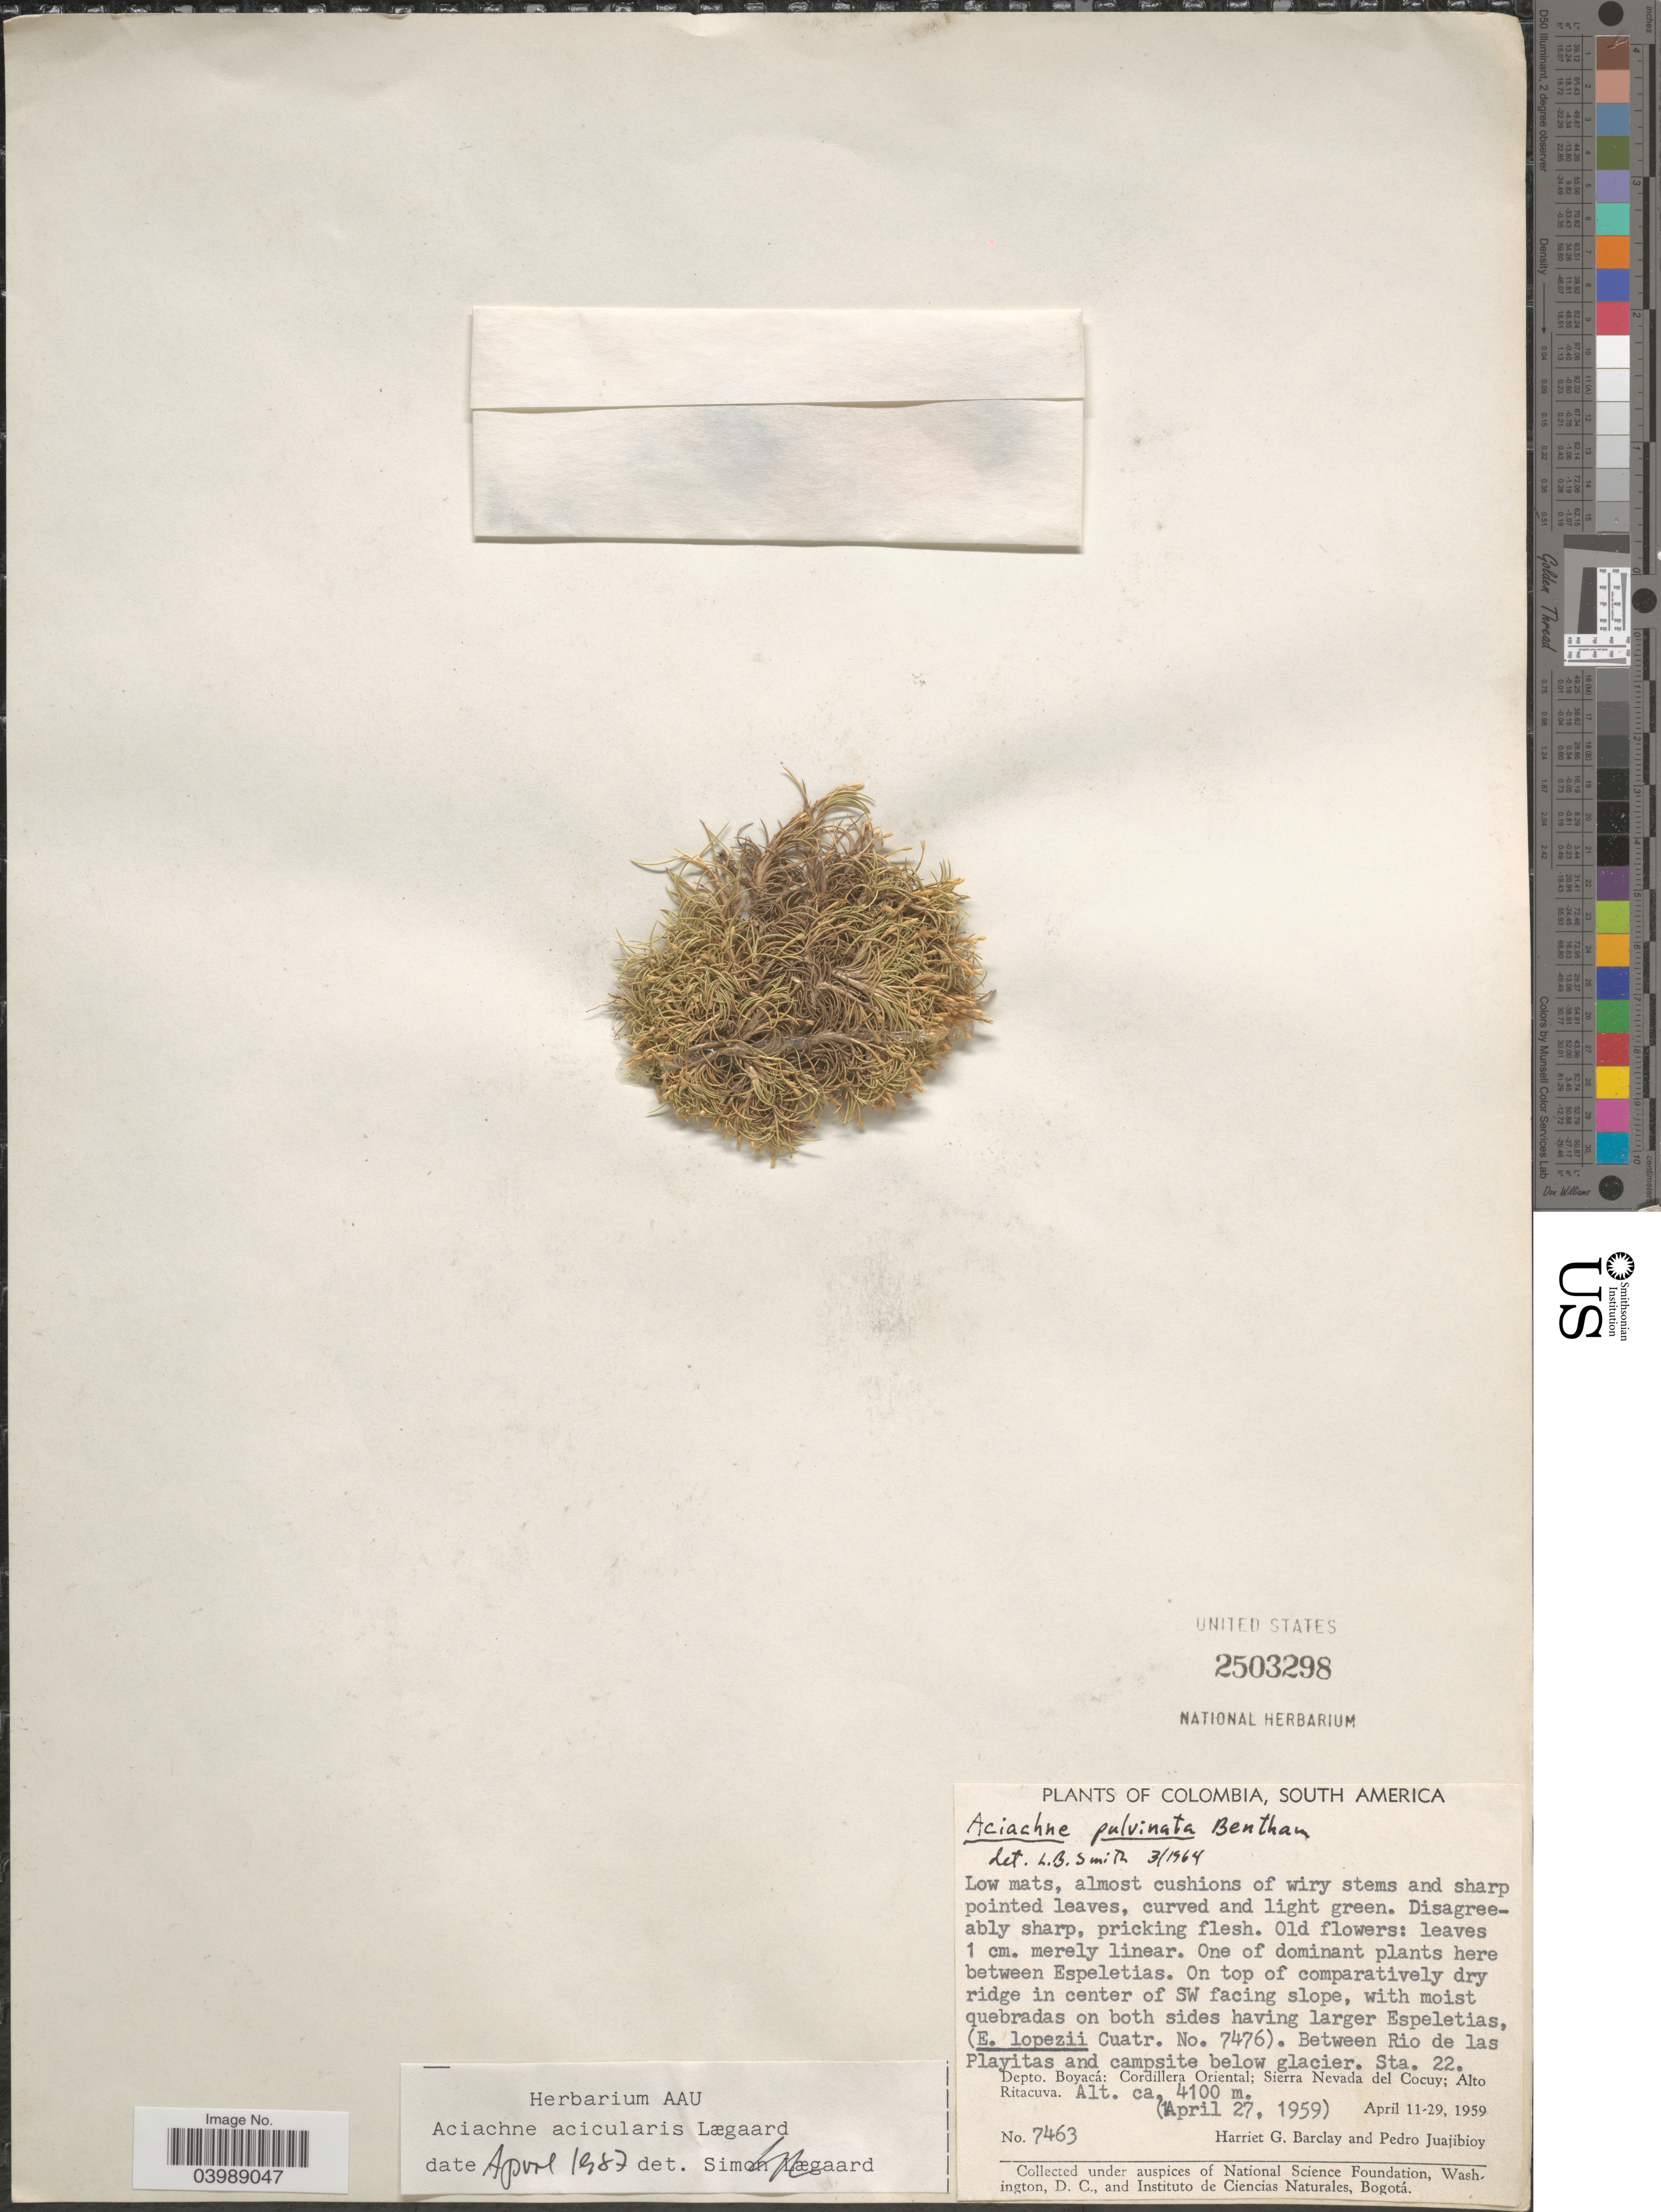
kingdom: Plantae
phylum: Tracheophyta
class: Liliopsida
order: Poales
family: Poaceae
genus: Aciachne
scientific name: Aciachne acicularis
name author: Lægaard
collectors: H. G. Barclay & P. Juajibioy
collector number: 7463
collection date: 1959-04-27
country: Colombia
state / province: Boyacá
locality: On top of comparatively dry ridge in center of SW facing slope. Between Rio de las Playitas and campsite below glacier. Sta. 22. Depto. Boyacá: Cordillera Oriental; Sierra Nevada del Cocuy; Alto Ritacuva.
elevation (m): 4100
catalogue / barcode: US 2503298